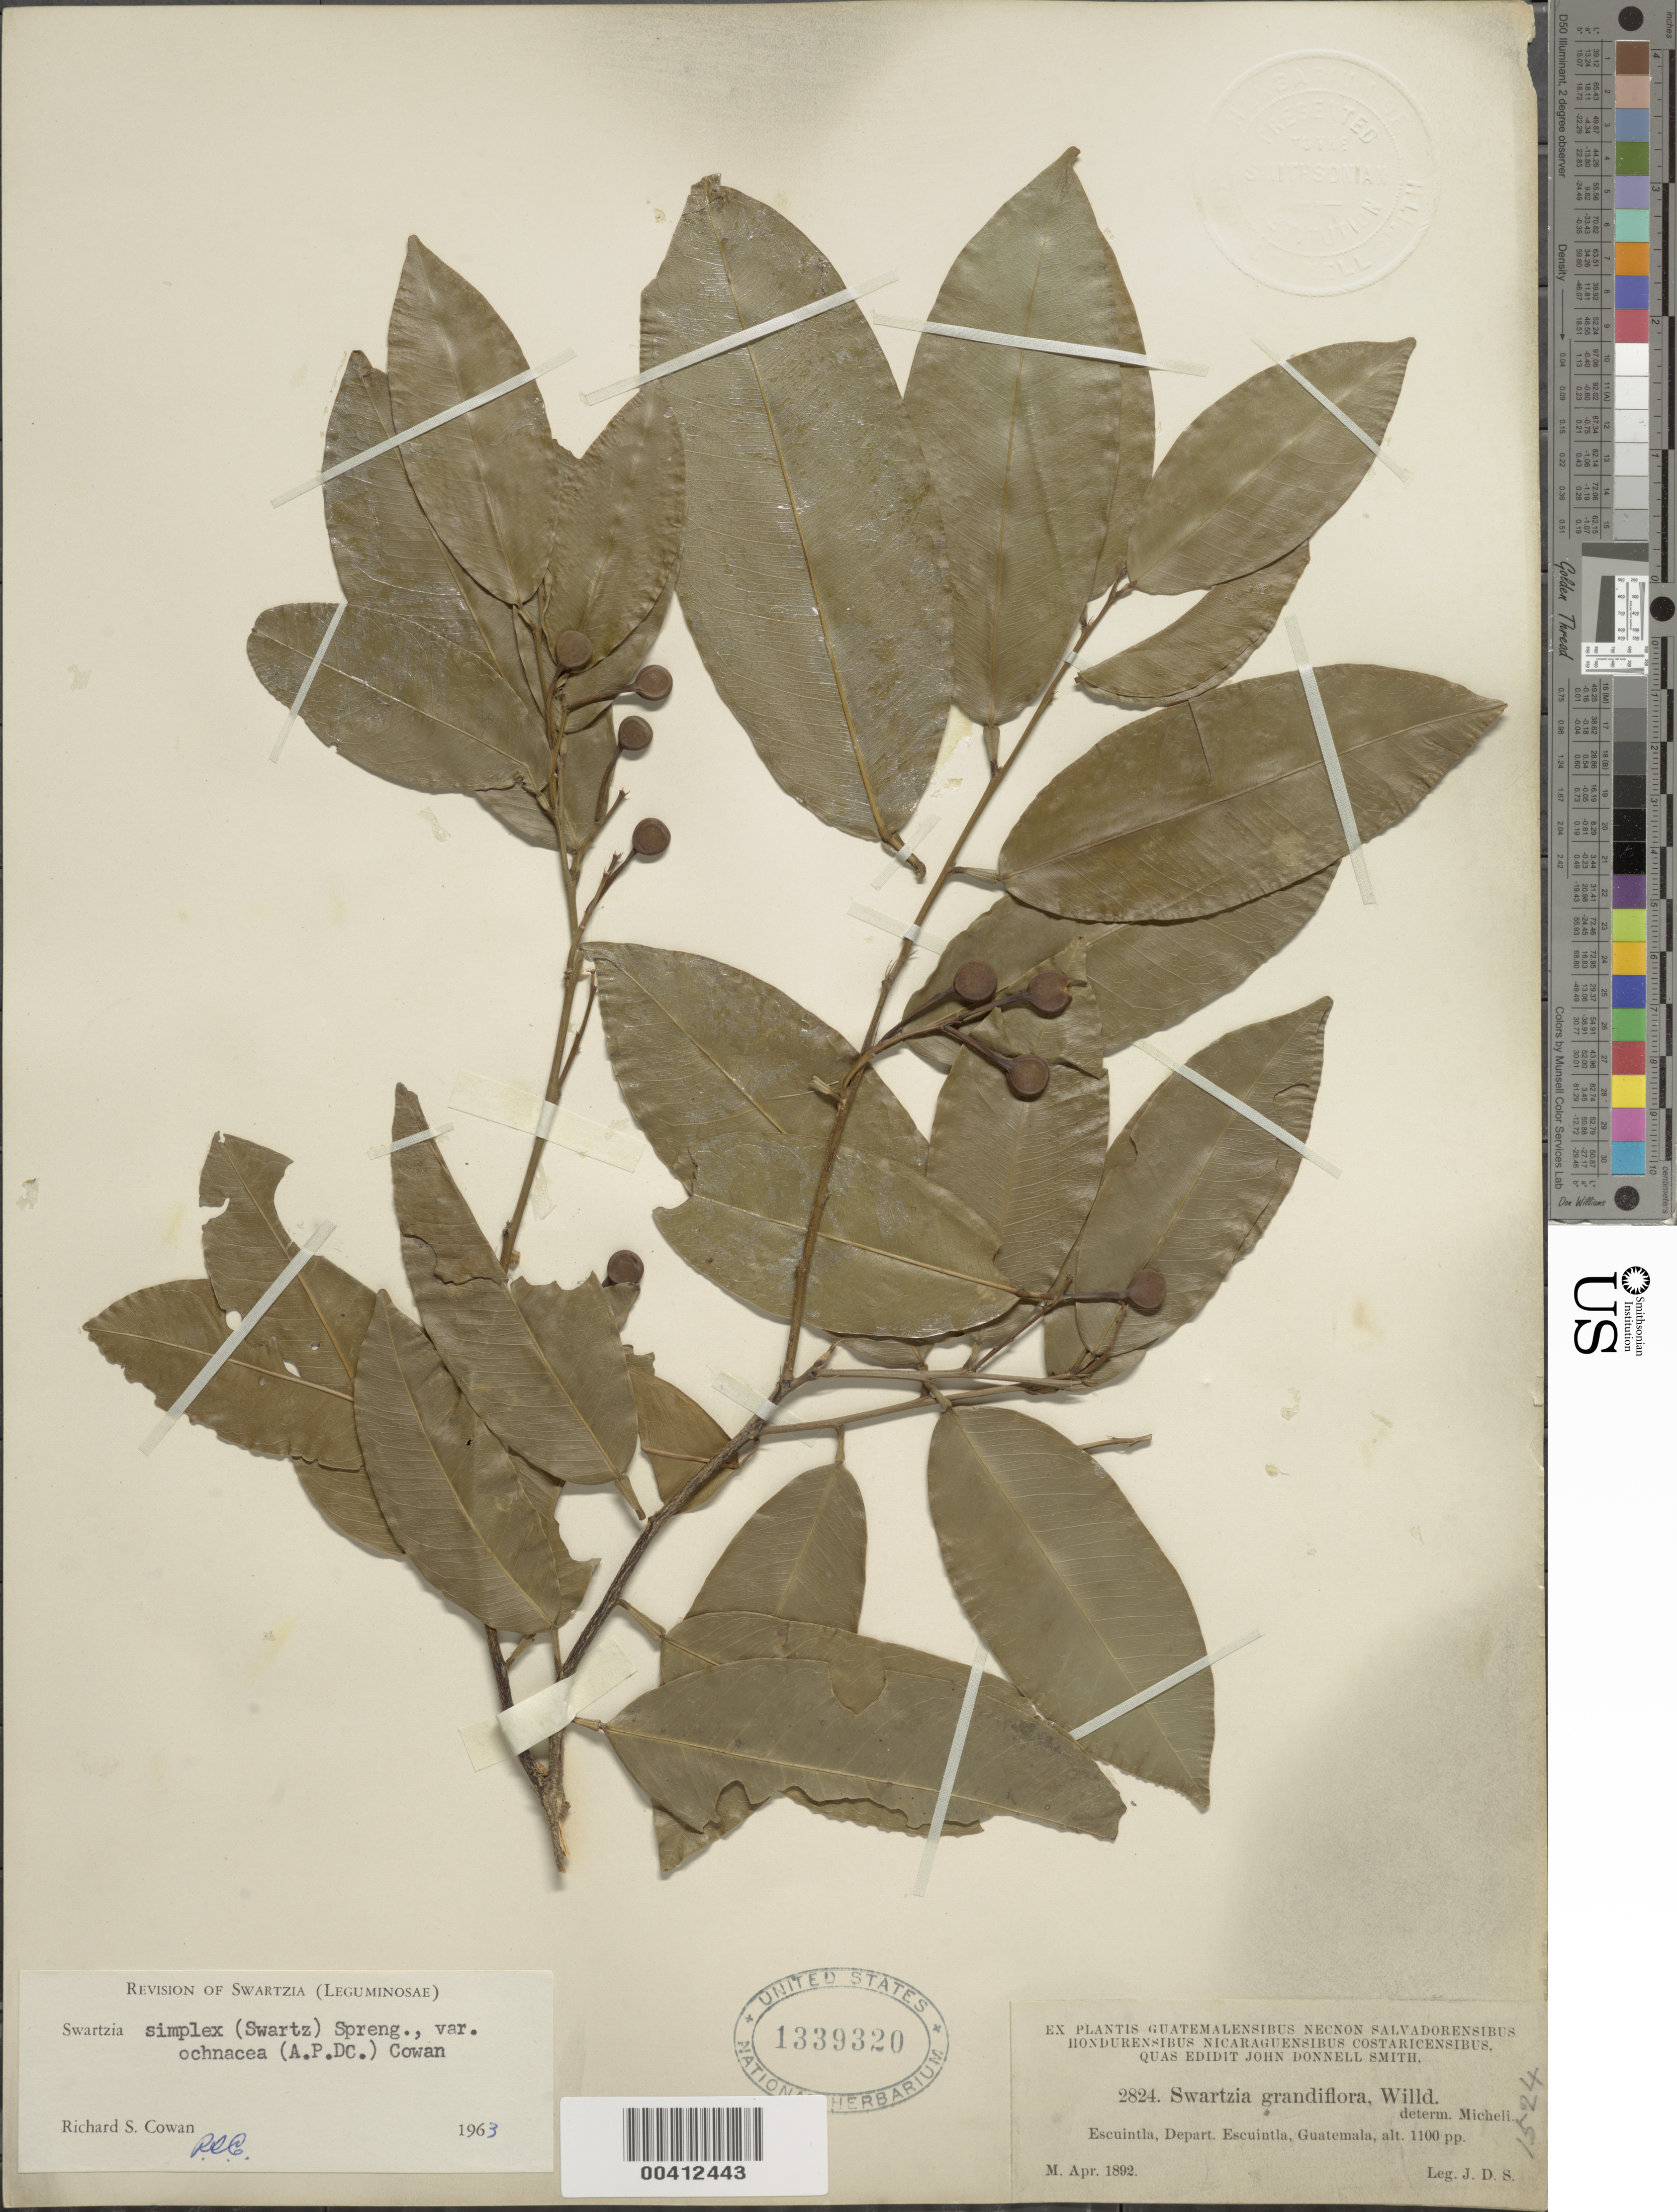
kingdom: Plantae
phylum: Tracheophyta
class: Magnoliopsida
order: Fabales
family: Fabaceae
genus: Swartzia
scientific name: Swartzia simplex var. ochnacea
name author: (DC.) R.S. Cowan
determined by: Cowan, R. S.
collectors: J. Donnell Smith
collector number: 2824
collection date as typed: Apr 1892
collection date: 1892-04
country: Guatemala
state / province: Escuintla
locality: Escuintla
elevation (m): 335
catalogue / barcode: US 1339320